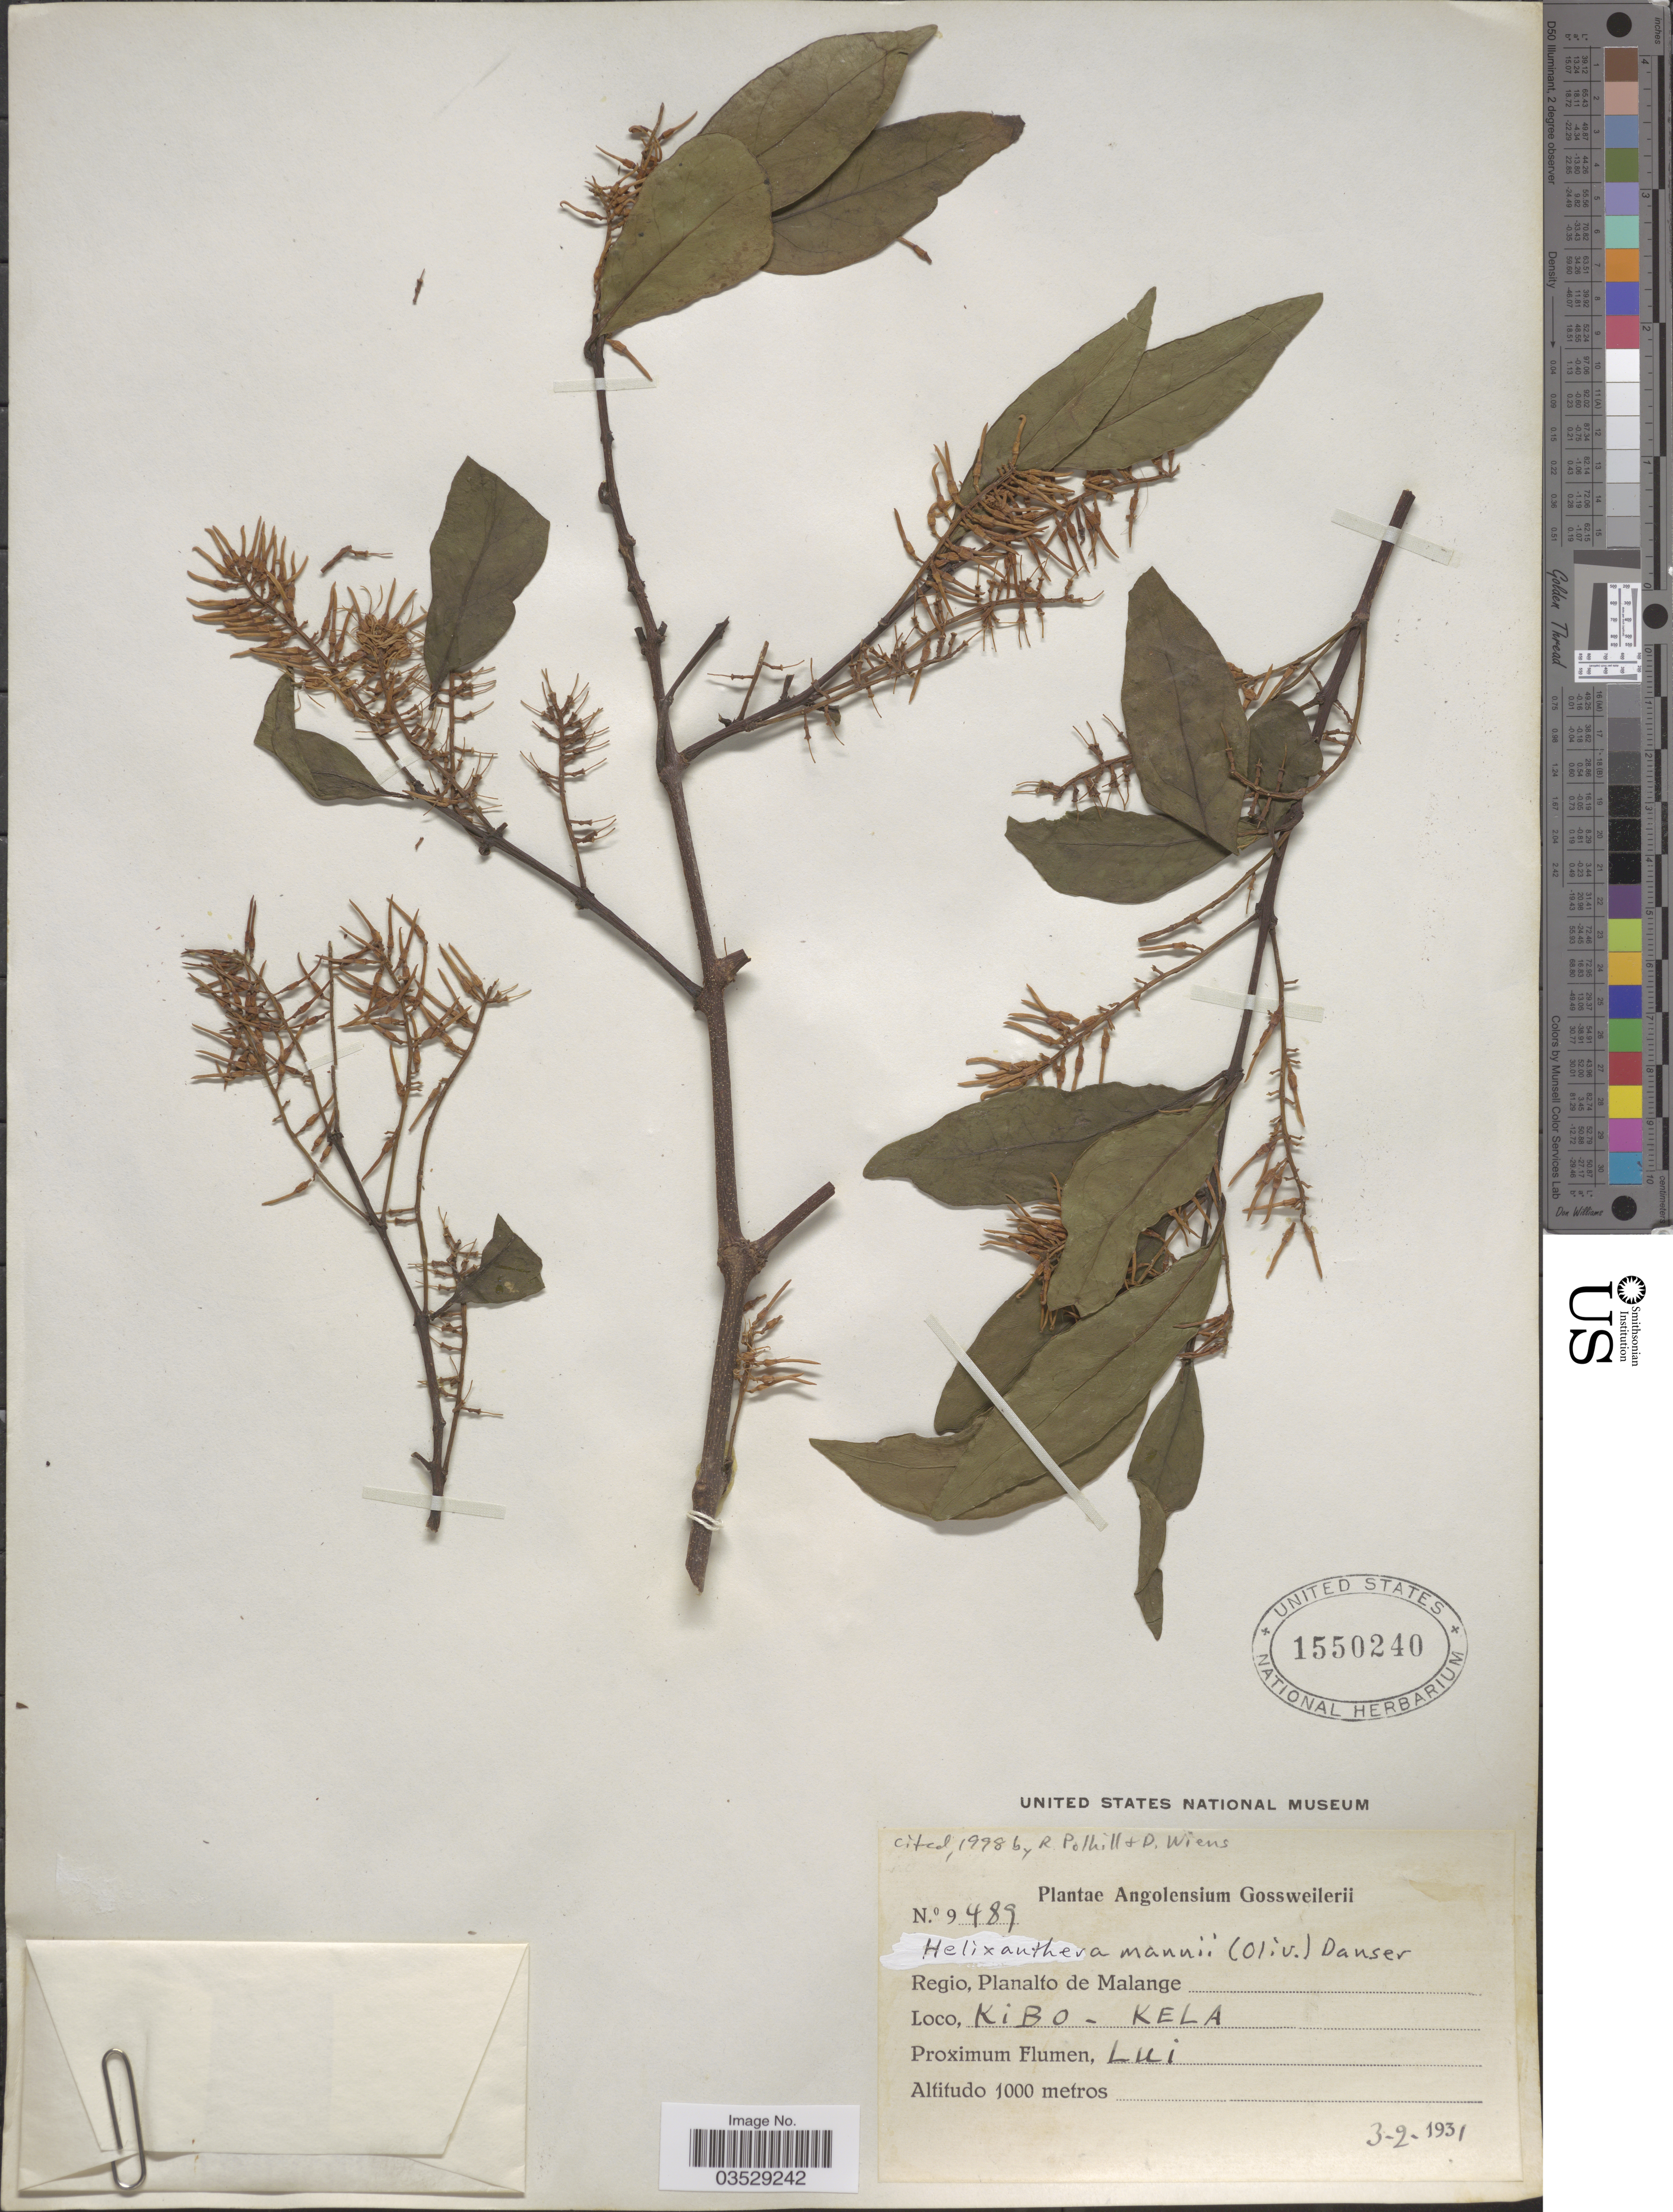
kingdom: Plantae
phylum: Tracheophyta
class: Magnoliopsida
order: Santalales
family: Loranthaceae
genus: Helixanthera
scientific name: Helixanthera mannii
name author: (Oliv.) Danser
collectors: -. Gossweiler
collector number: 9489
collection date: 1931-02-03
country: Angola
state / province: Malange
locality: Regio, Planalto de Malange. Kibo-Kela. Lui.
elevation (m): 1000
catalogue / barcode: US 1550240